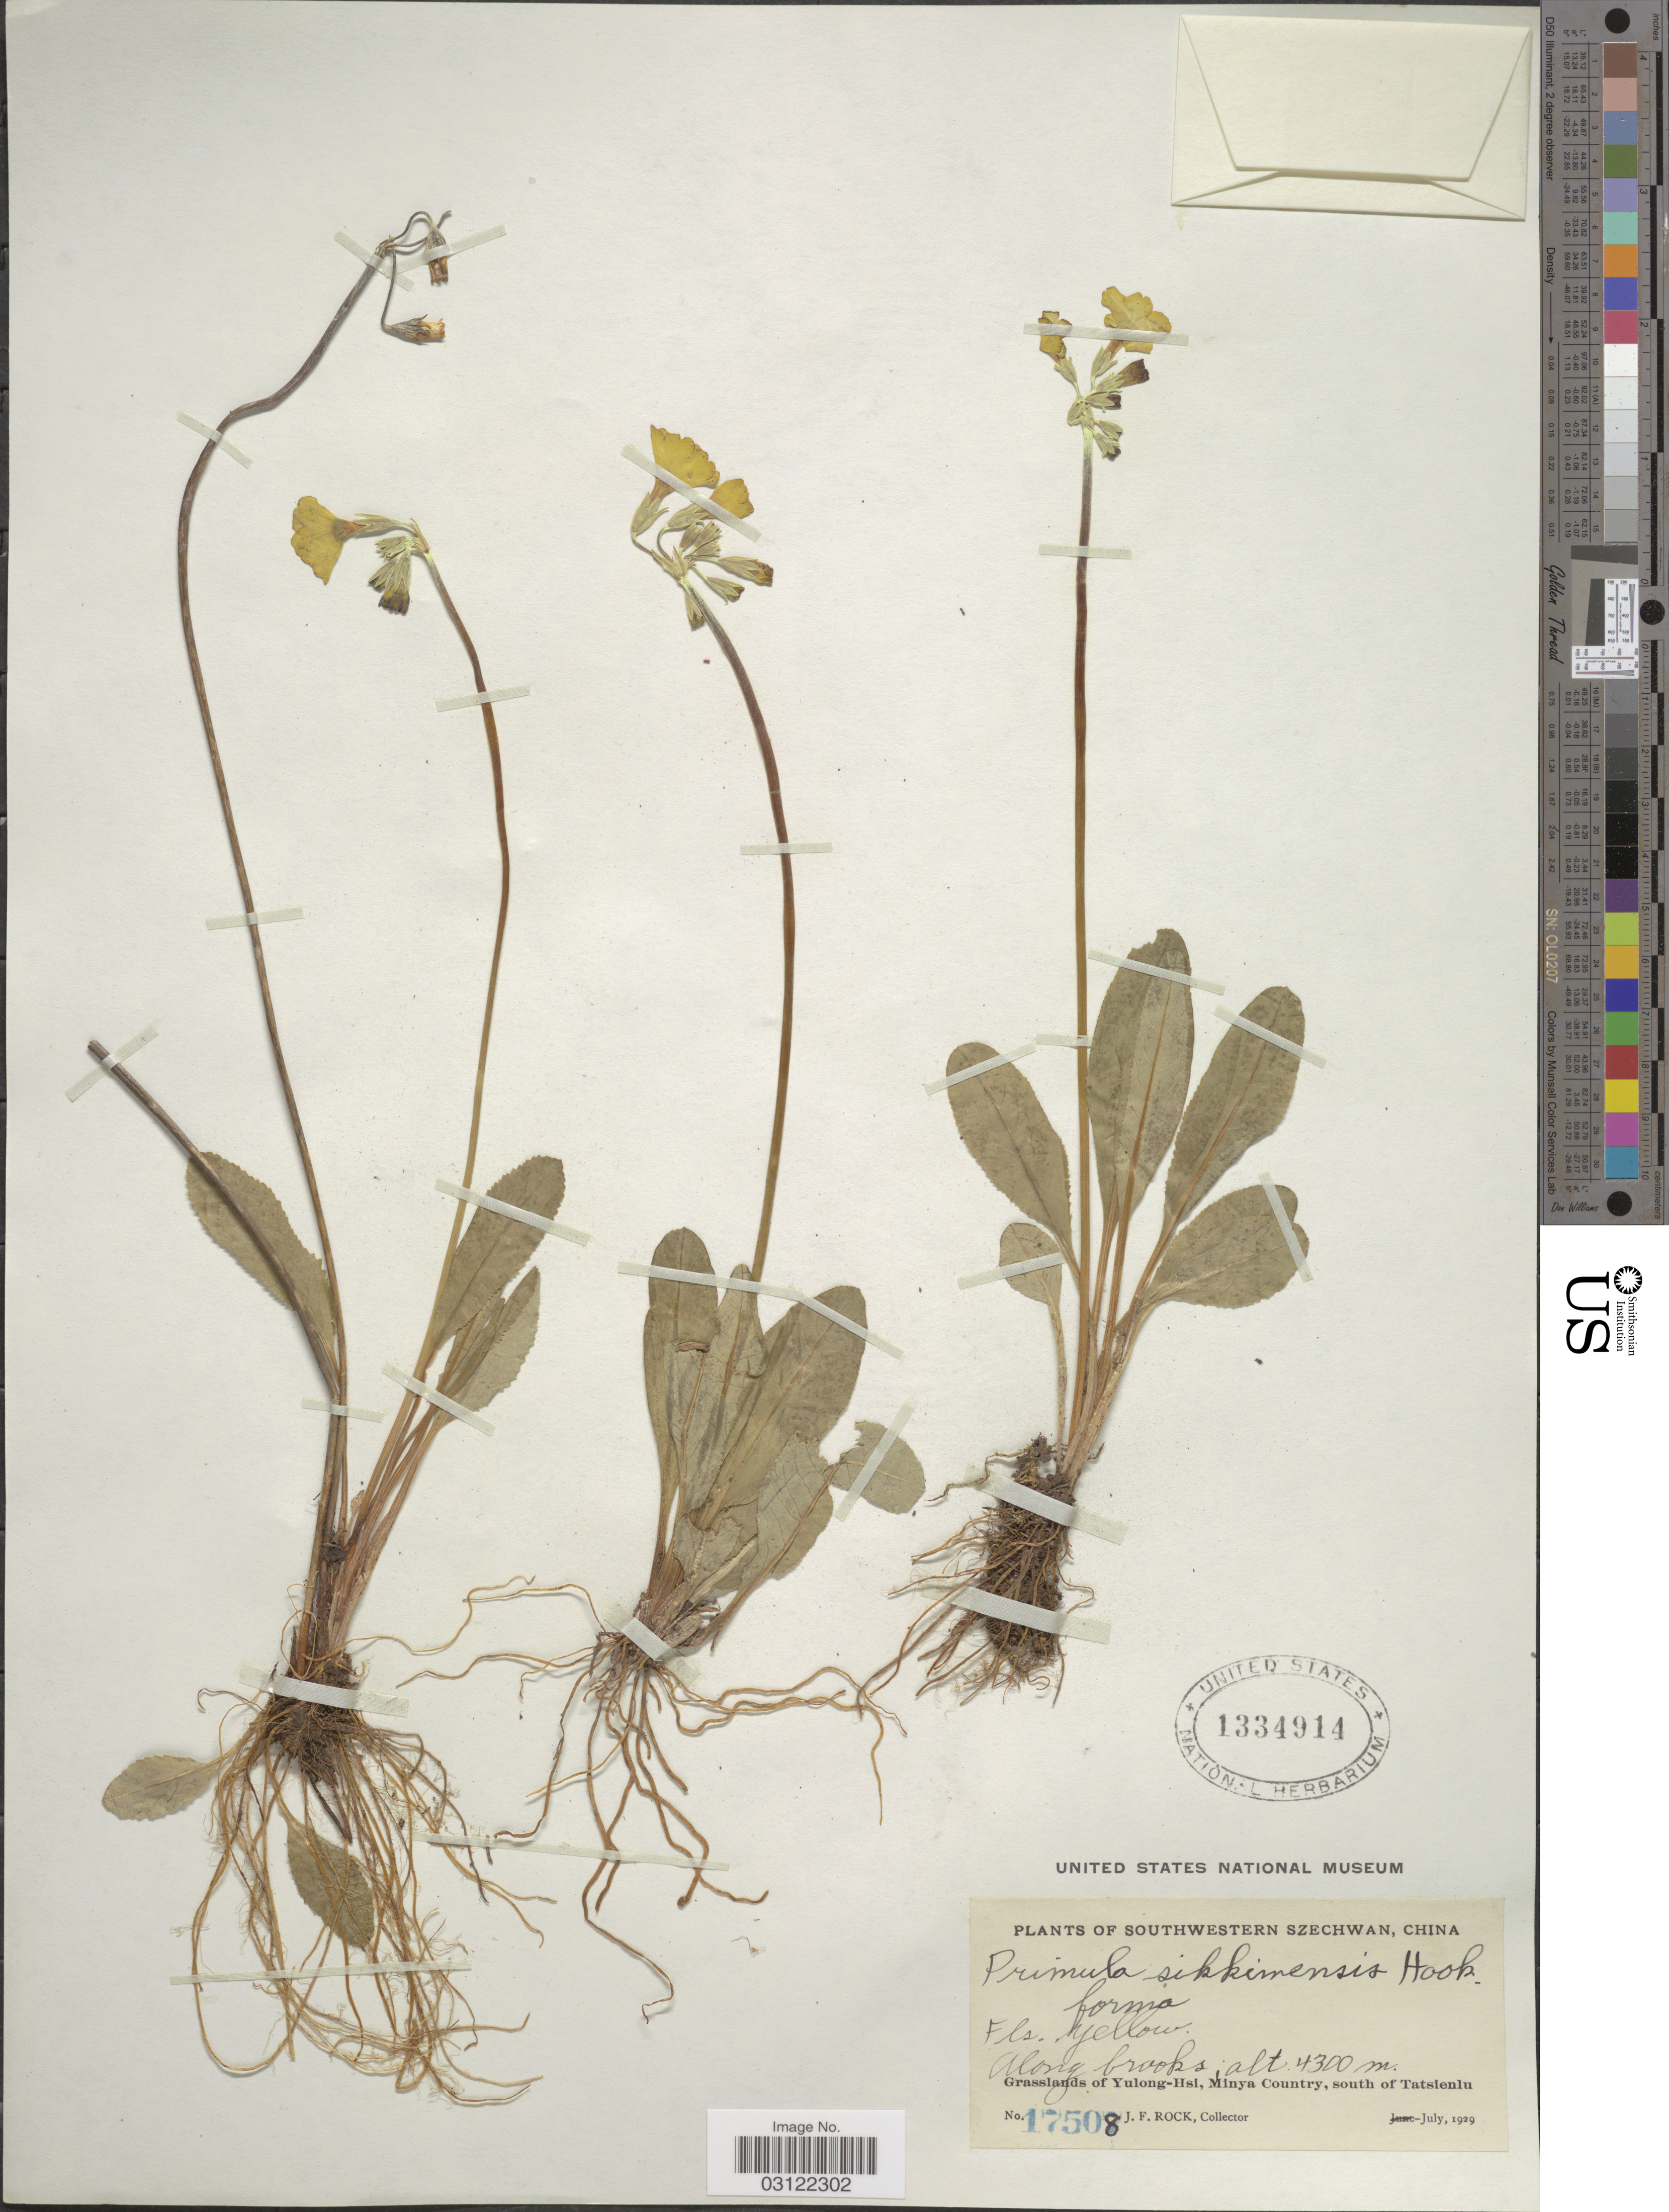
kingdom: Plantae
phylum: Tracheophyta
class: Magnoliopsida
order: Ericales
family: Primulaceae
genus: Primula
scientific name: Primula sikkimensis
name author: Hook.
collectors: J. Rock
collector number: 17508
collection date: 1929-07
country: China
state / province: Sichuan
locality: Southwestern Szechwan. Grasslands of Yulong-Hsi, Minya Country, south of Tatsienlu.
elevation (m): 4300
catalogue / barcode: US 1334914